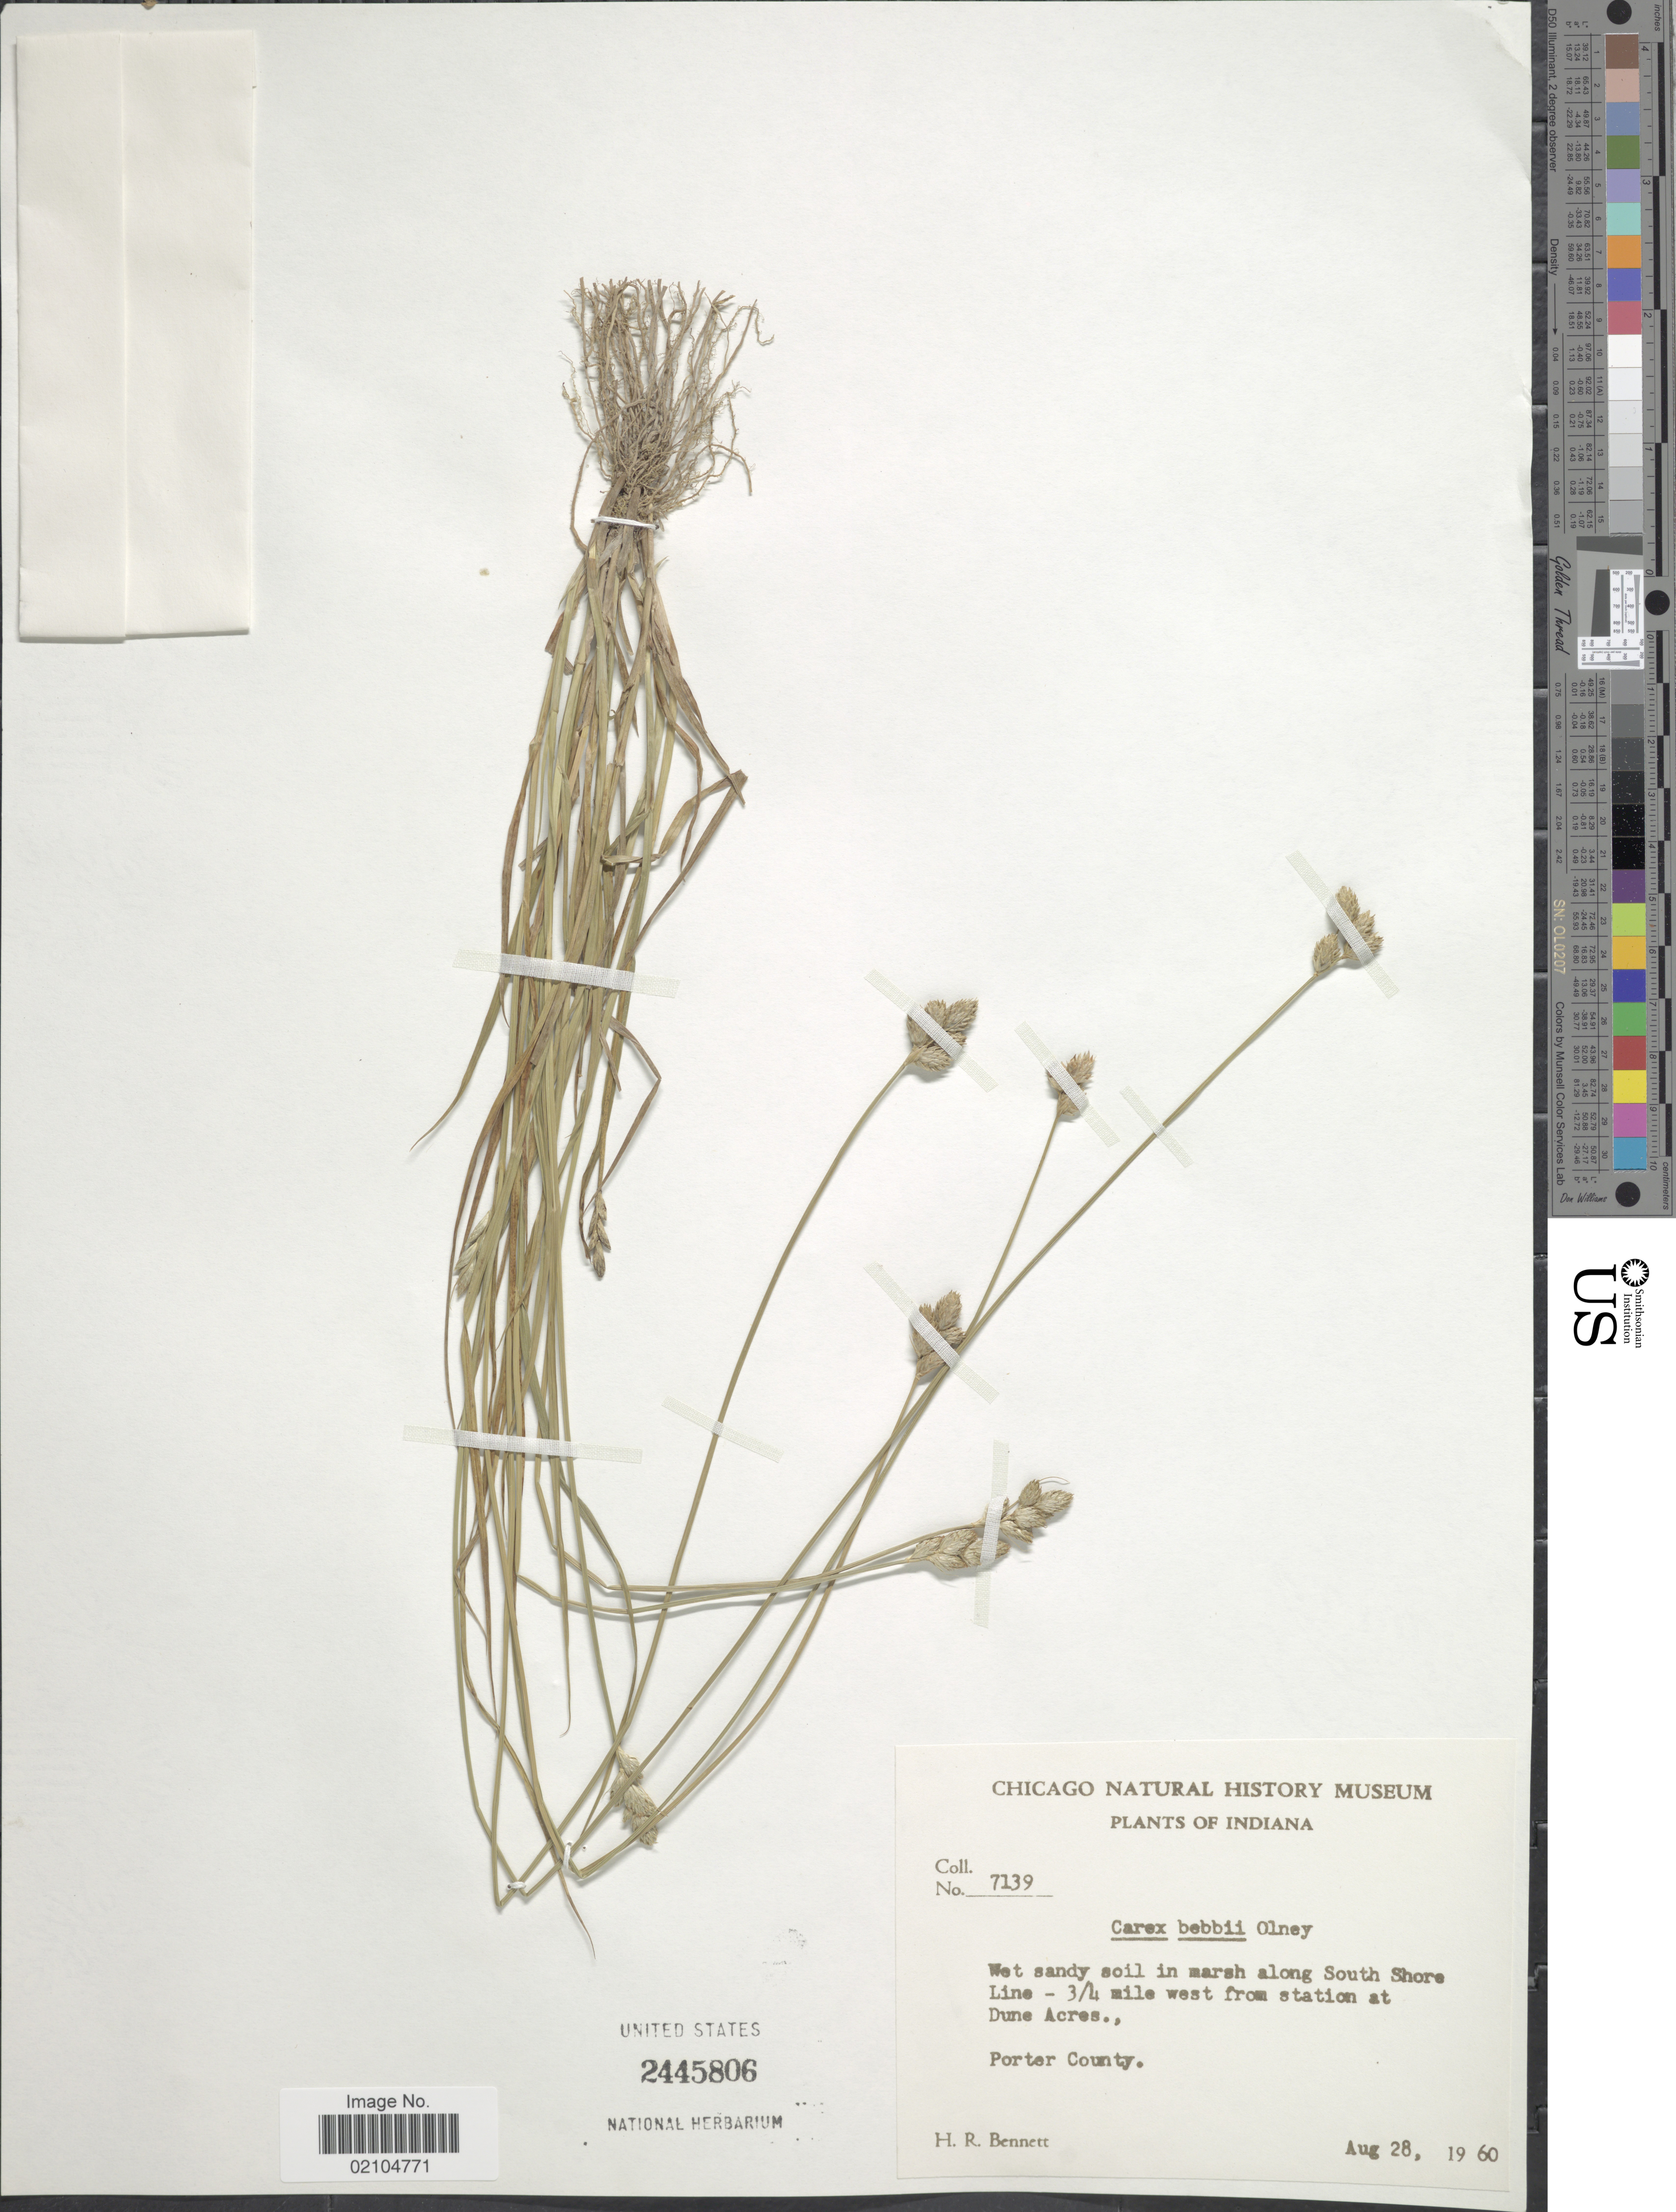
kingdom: Plantae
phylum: Tracheophyta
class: Liliopsida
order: Poales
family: Cyperaceae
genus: Carex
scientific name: Carex bebbii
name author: (L.H. Bailey) Olney ex Fernald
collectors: H. R. Bennett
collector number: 7139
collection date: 1960-08-28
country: United States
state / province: Indiana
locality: Wet sandy soil in marsh along South Shore Line-3/4 mile west from station at Dune Acres, Porter County.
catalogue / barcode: US 2445806